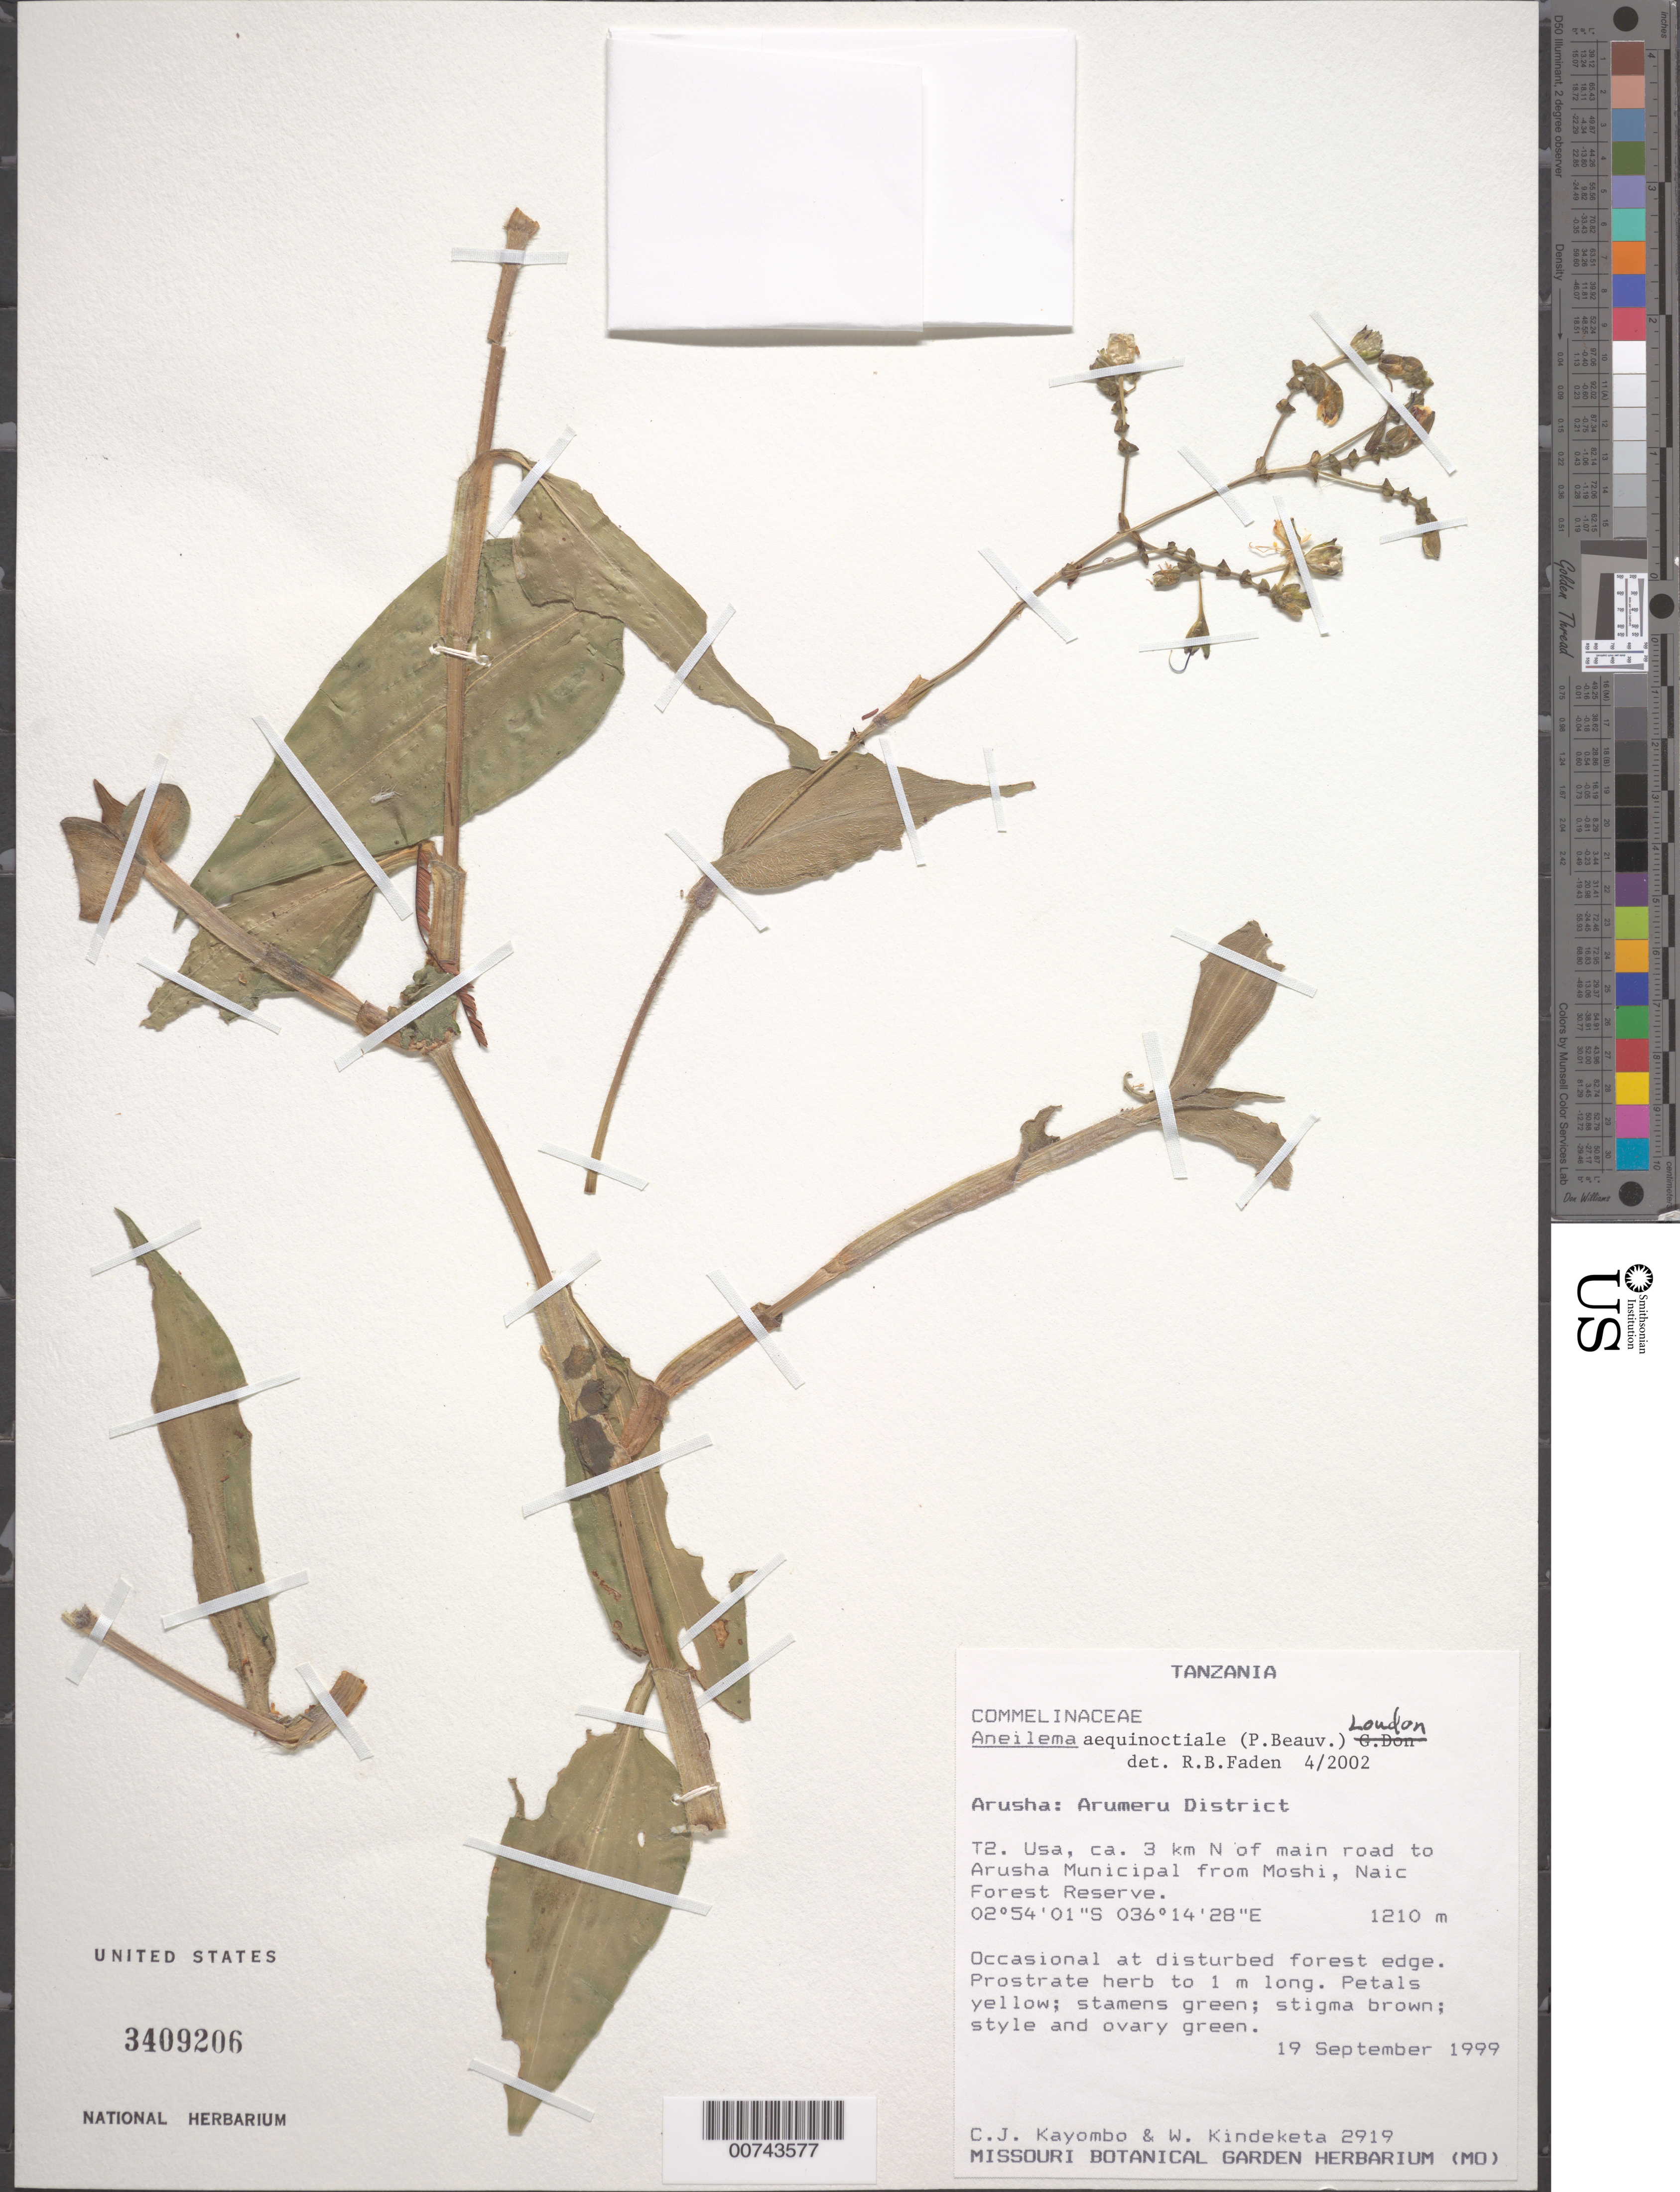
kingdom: Plantae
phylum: Tracheophyta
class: Liliopsida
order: Commelinales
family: Commelinaceae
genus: Aneilema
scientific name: Aneilema aequinoctiale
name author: (P. Beauv.) Loudon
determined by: Faden, Robert B., (US), Smithsonian Institution - National Museum of Natural History (UNITED STATES)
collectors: C. J. Kayombo & W. Kindeketa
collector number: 2919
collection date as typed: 19 Sep 1999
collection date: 1999-09-19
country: Tanzania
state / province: Arusha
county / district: Arumeru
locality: T2, Usa, road to Arusha Municipal from Moshi, Naic Forest Reserve.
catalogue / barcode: US 3409206